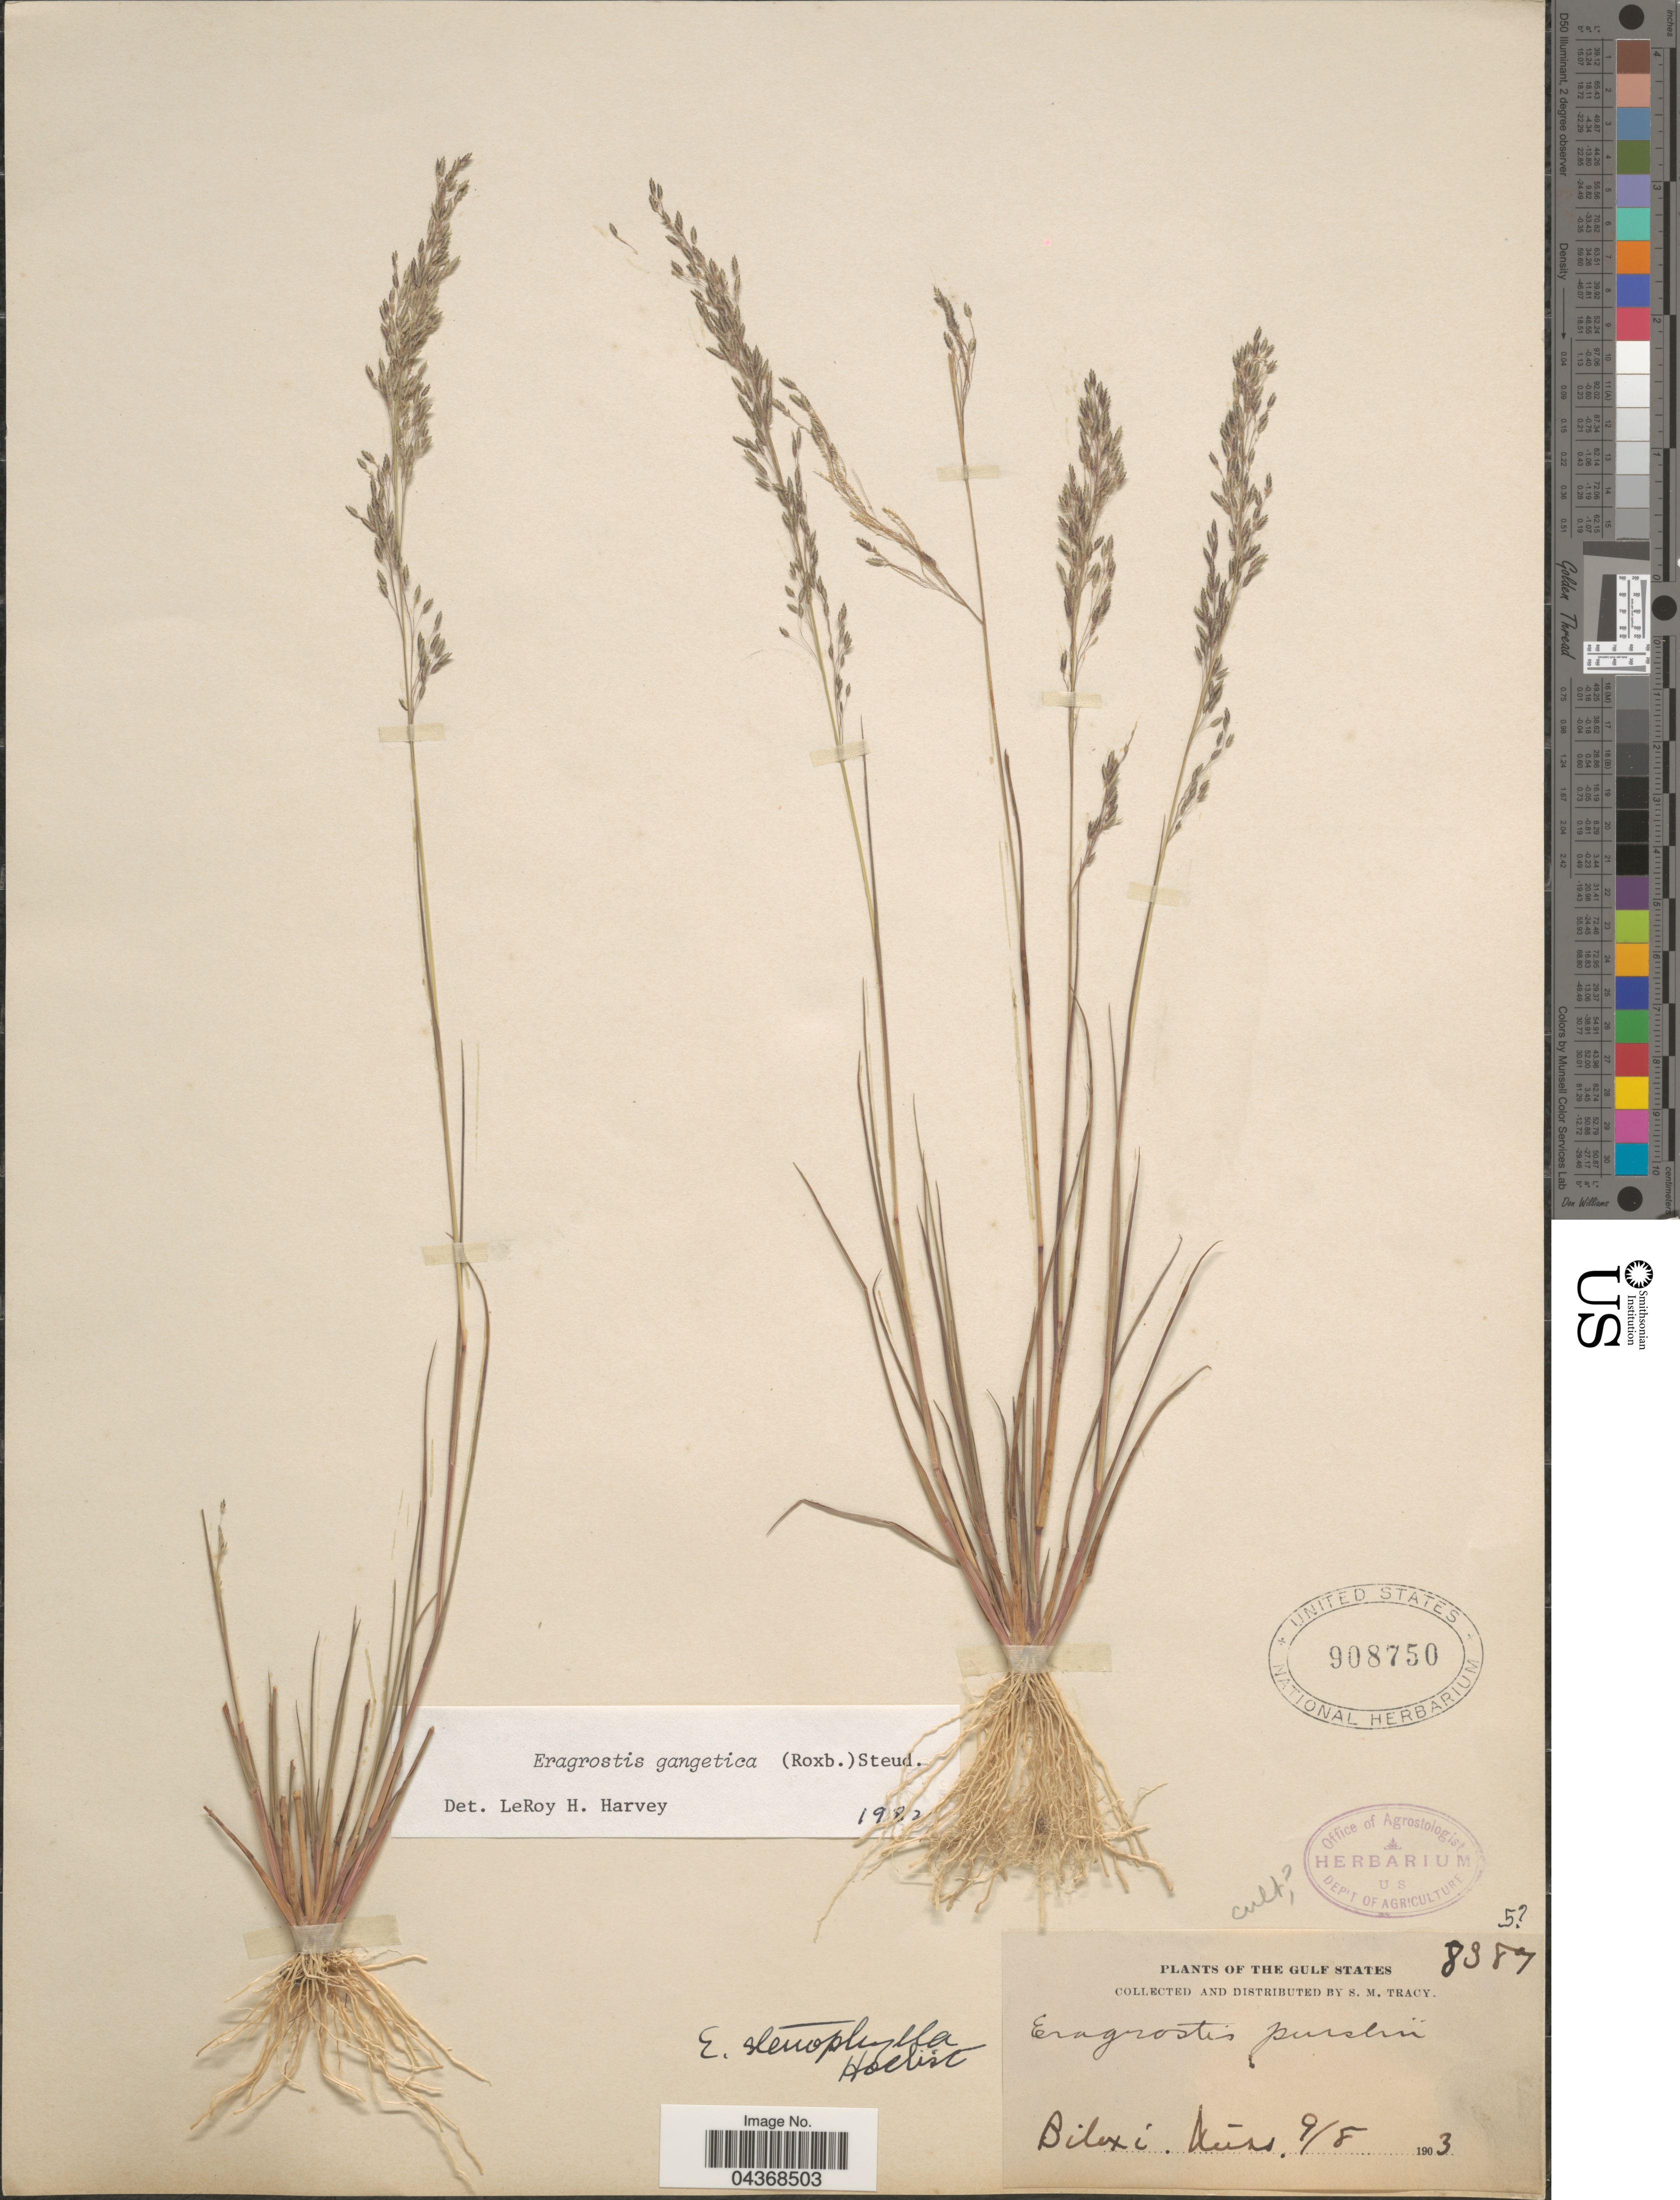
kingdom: Plantae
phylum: Tracheophyta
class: Liliopsida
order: Poales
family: Poaceae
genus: Eragrostis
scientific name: Eragrostis gangetica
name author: (Roxb.) Steud.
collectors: S. M. Tracy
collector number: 8387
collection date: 1903-09-08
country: United States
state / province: Mississippi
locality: The Gulf States. Biloxi.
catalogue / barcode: US 908750